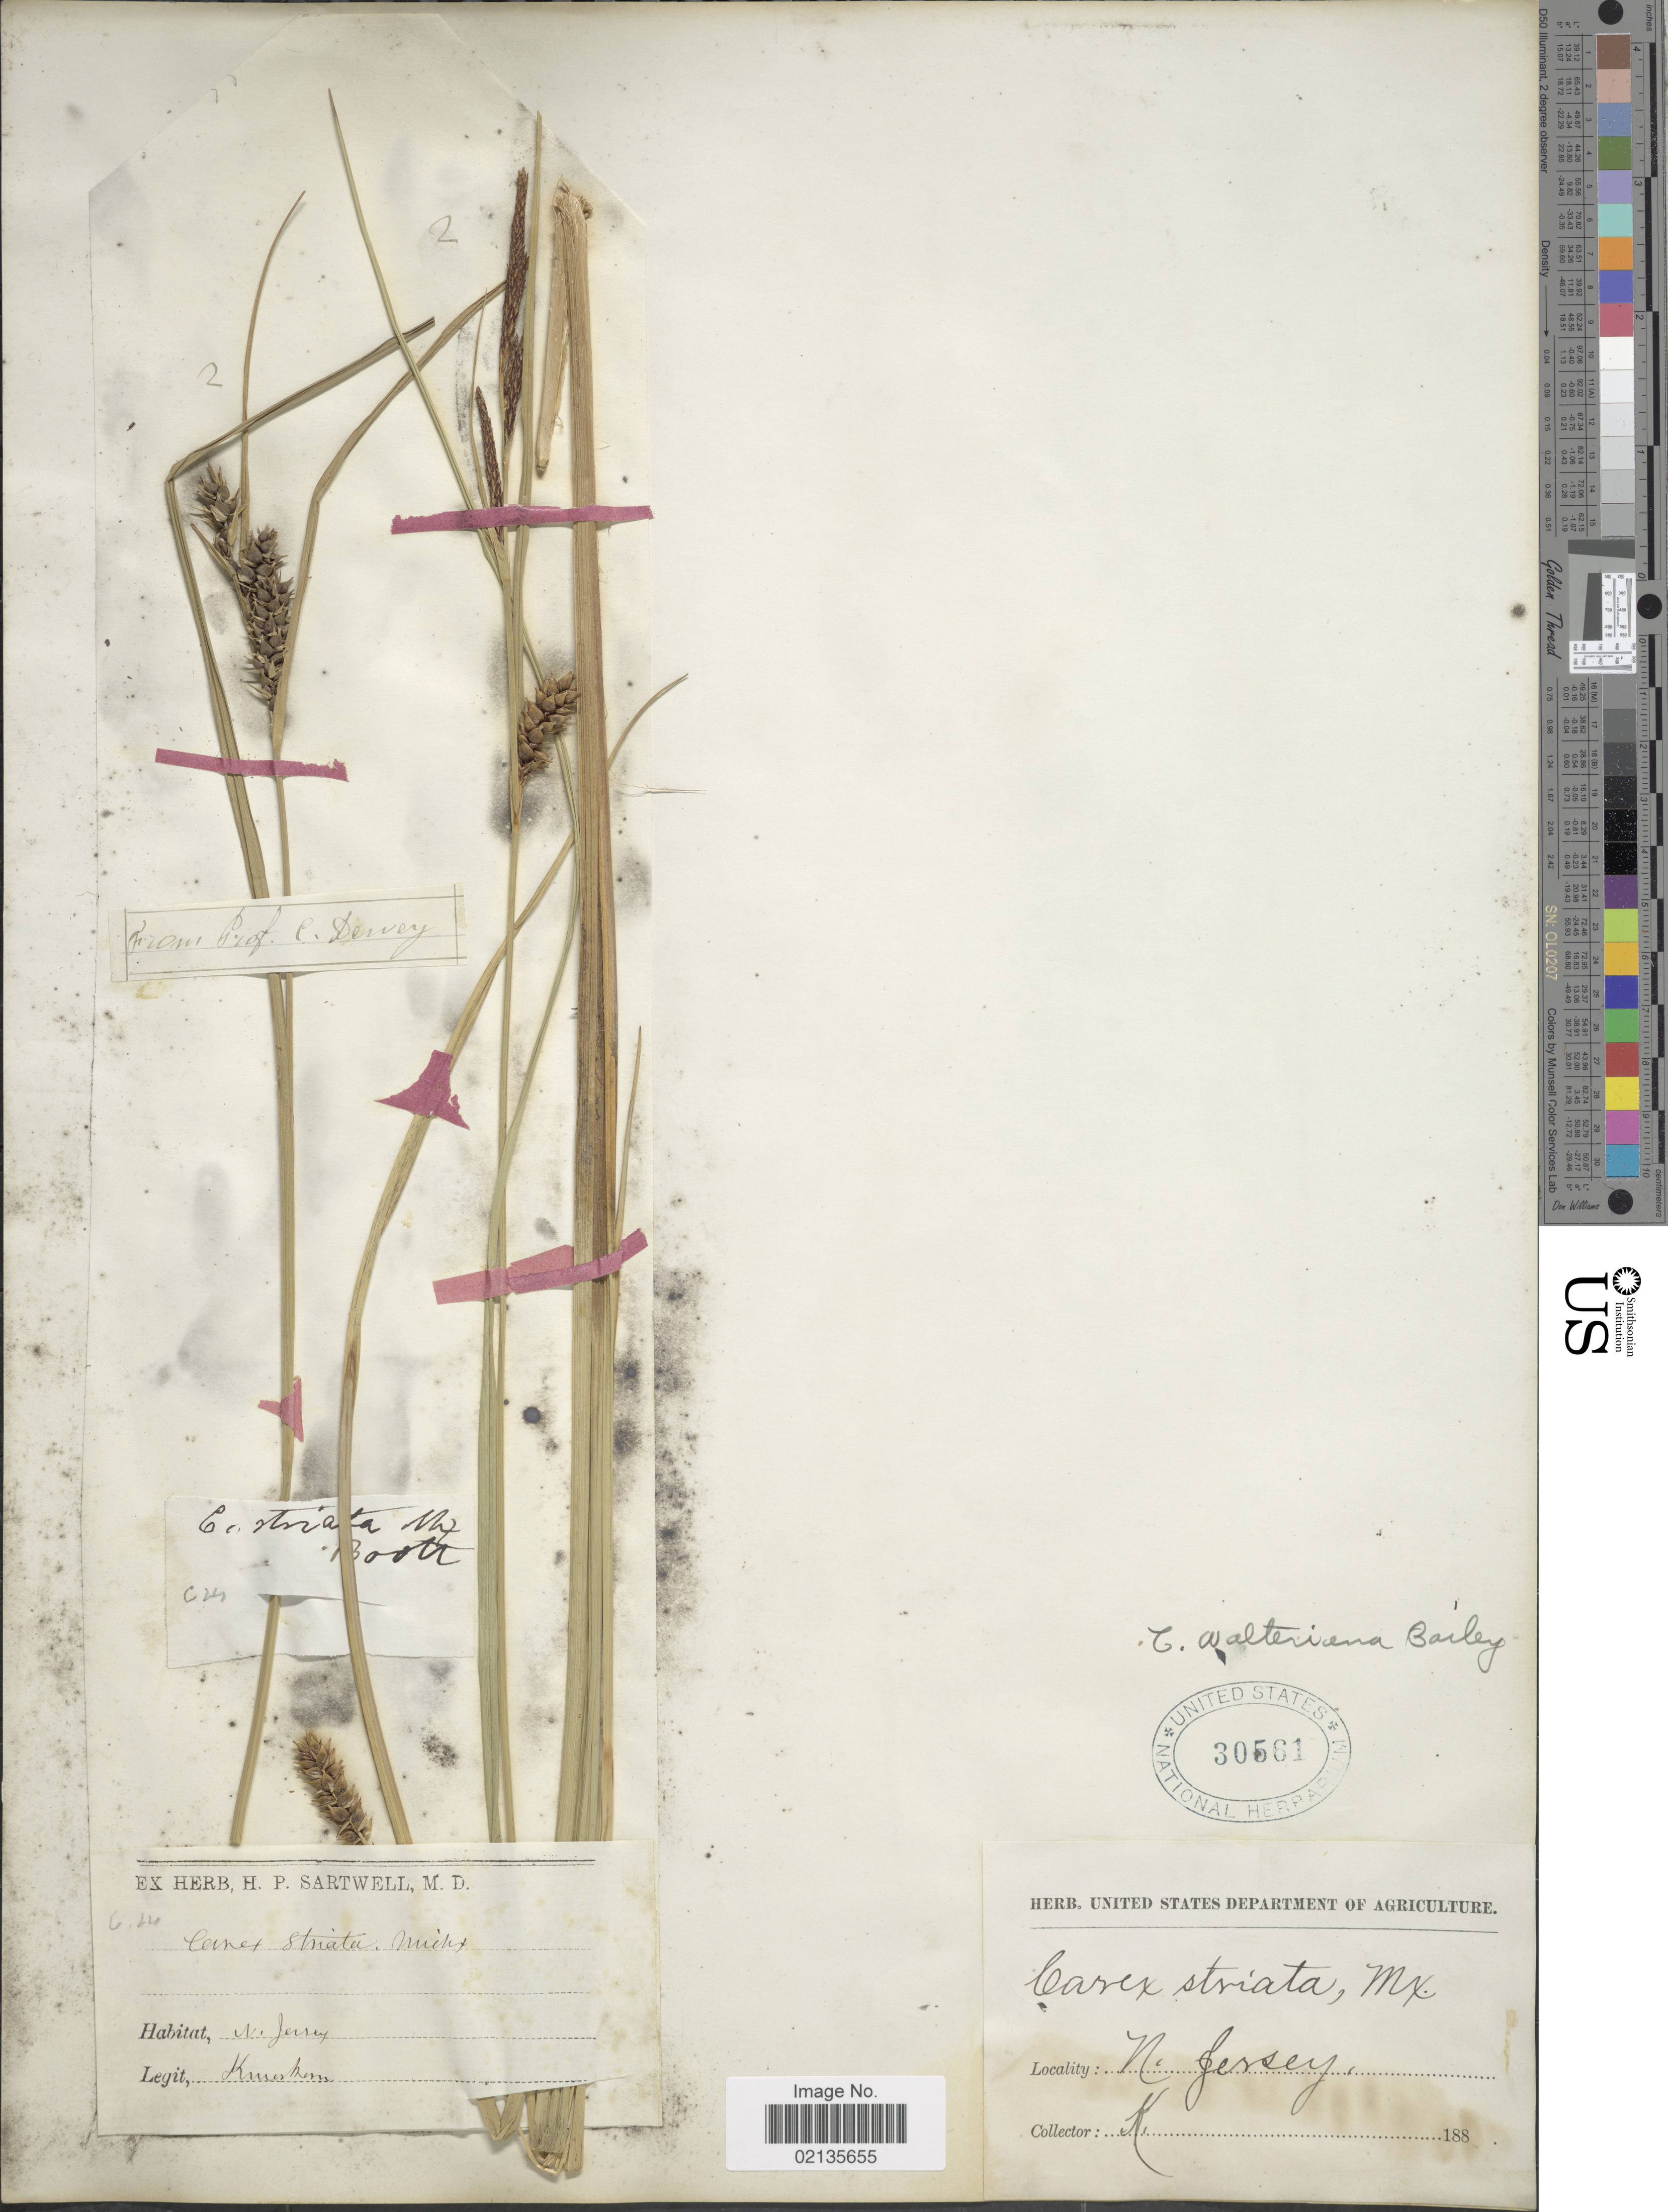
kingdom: Plantae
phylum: Tracheophyta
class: Liliopsida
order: Poales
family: Cyperaceae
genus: Carex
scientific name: Carex striata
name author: Michx.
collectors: Knieskern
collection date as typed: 188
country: United States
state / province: New Jersey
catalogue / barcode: US 30561